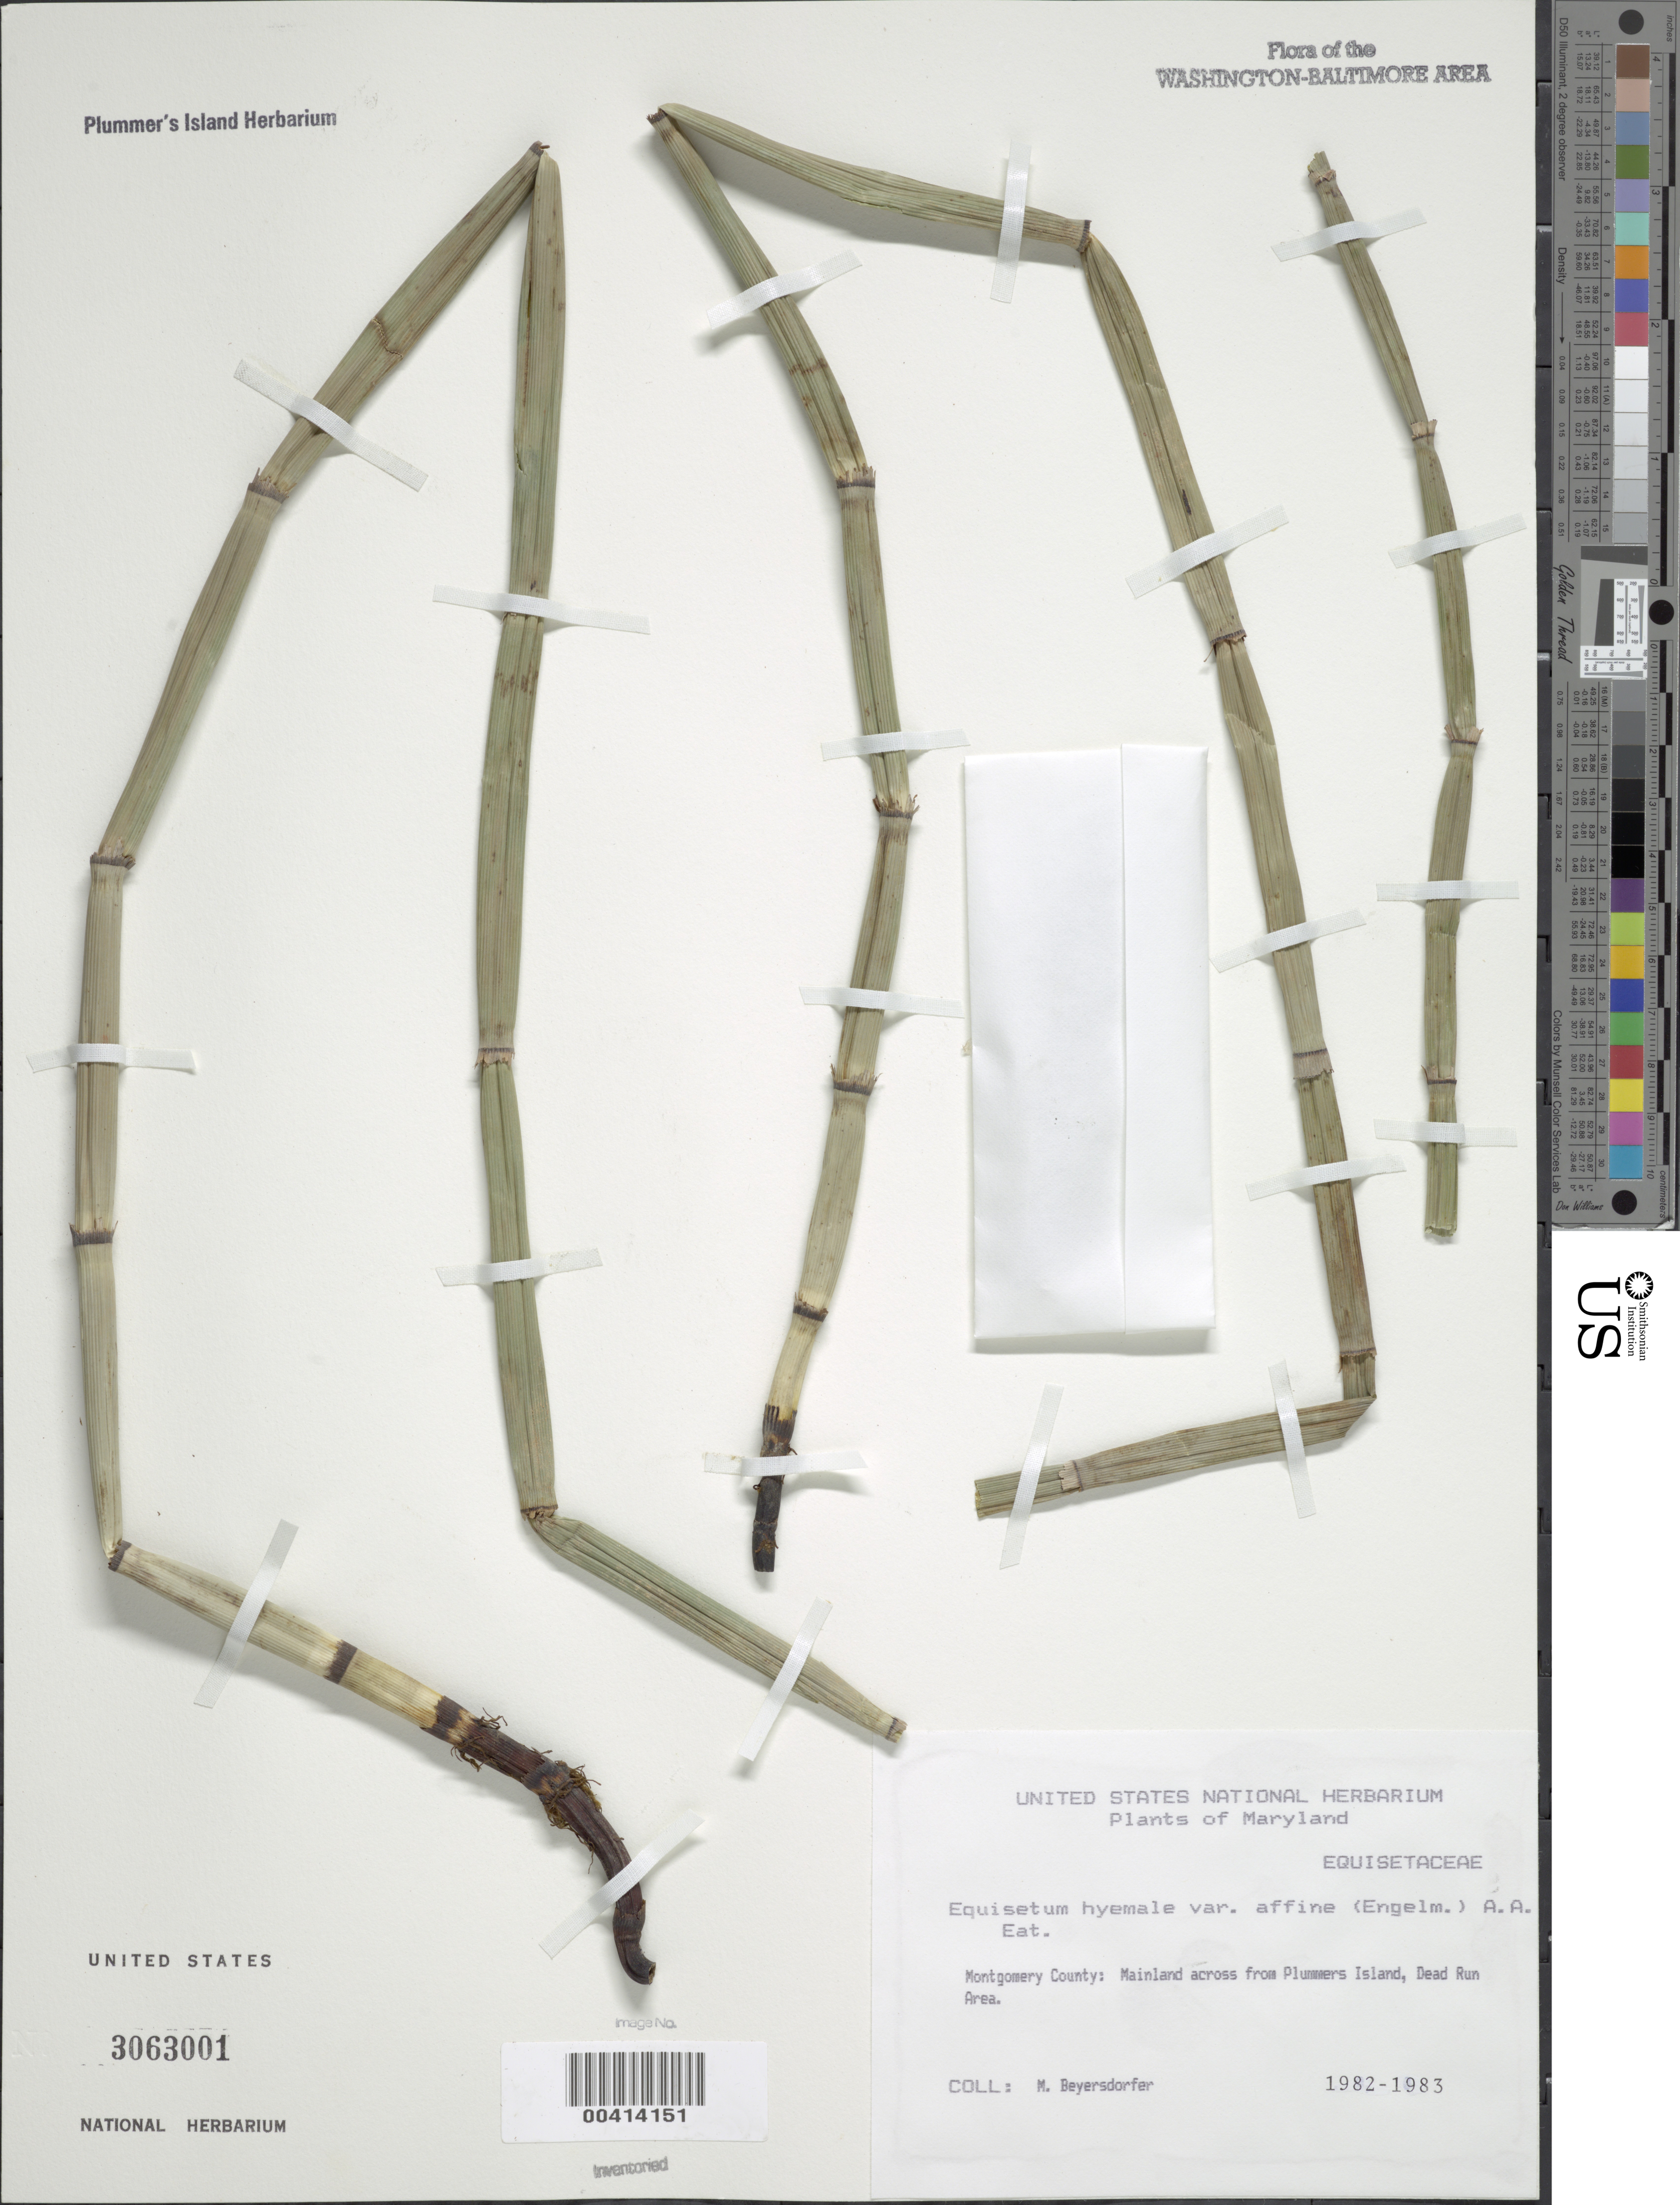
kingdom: Plantae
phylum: Tracheophyta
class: Polypodiopsida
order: Equisetales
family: Equisetaceae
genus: Equisetum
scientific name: Equisetum fluviatile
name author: L.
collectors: M. Beyersdorfer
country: United States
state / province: Maryland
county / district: Montgomery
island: Plummers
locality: Plummer's Island; Dead Run Area C. & O. Canal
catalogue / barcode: US 3063001